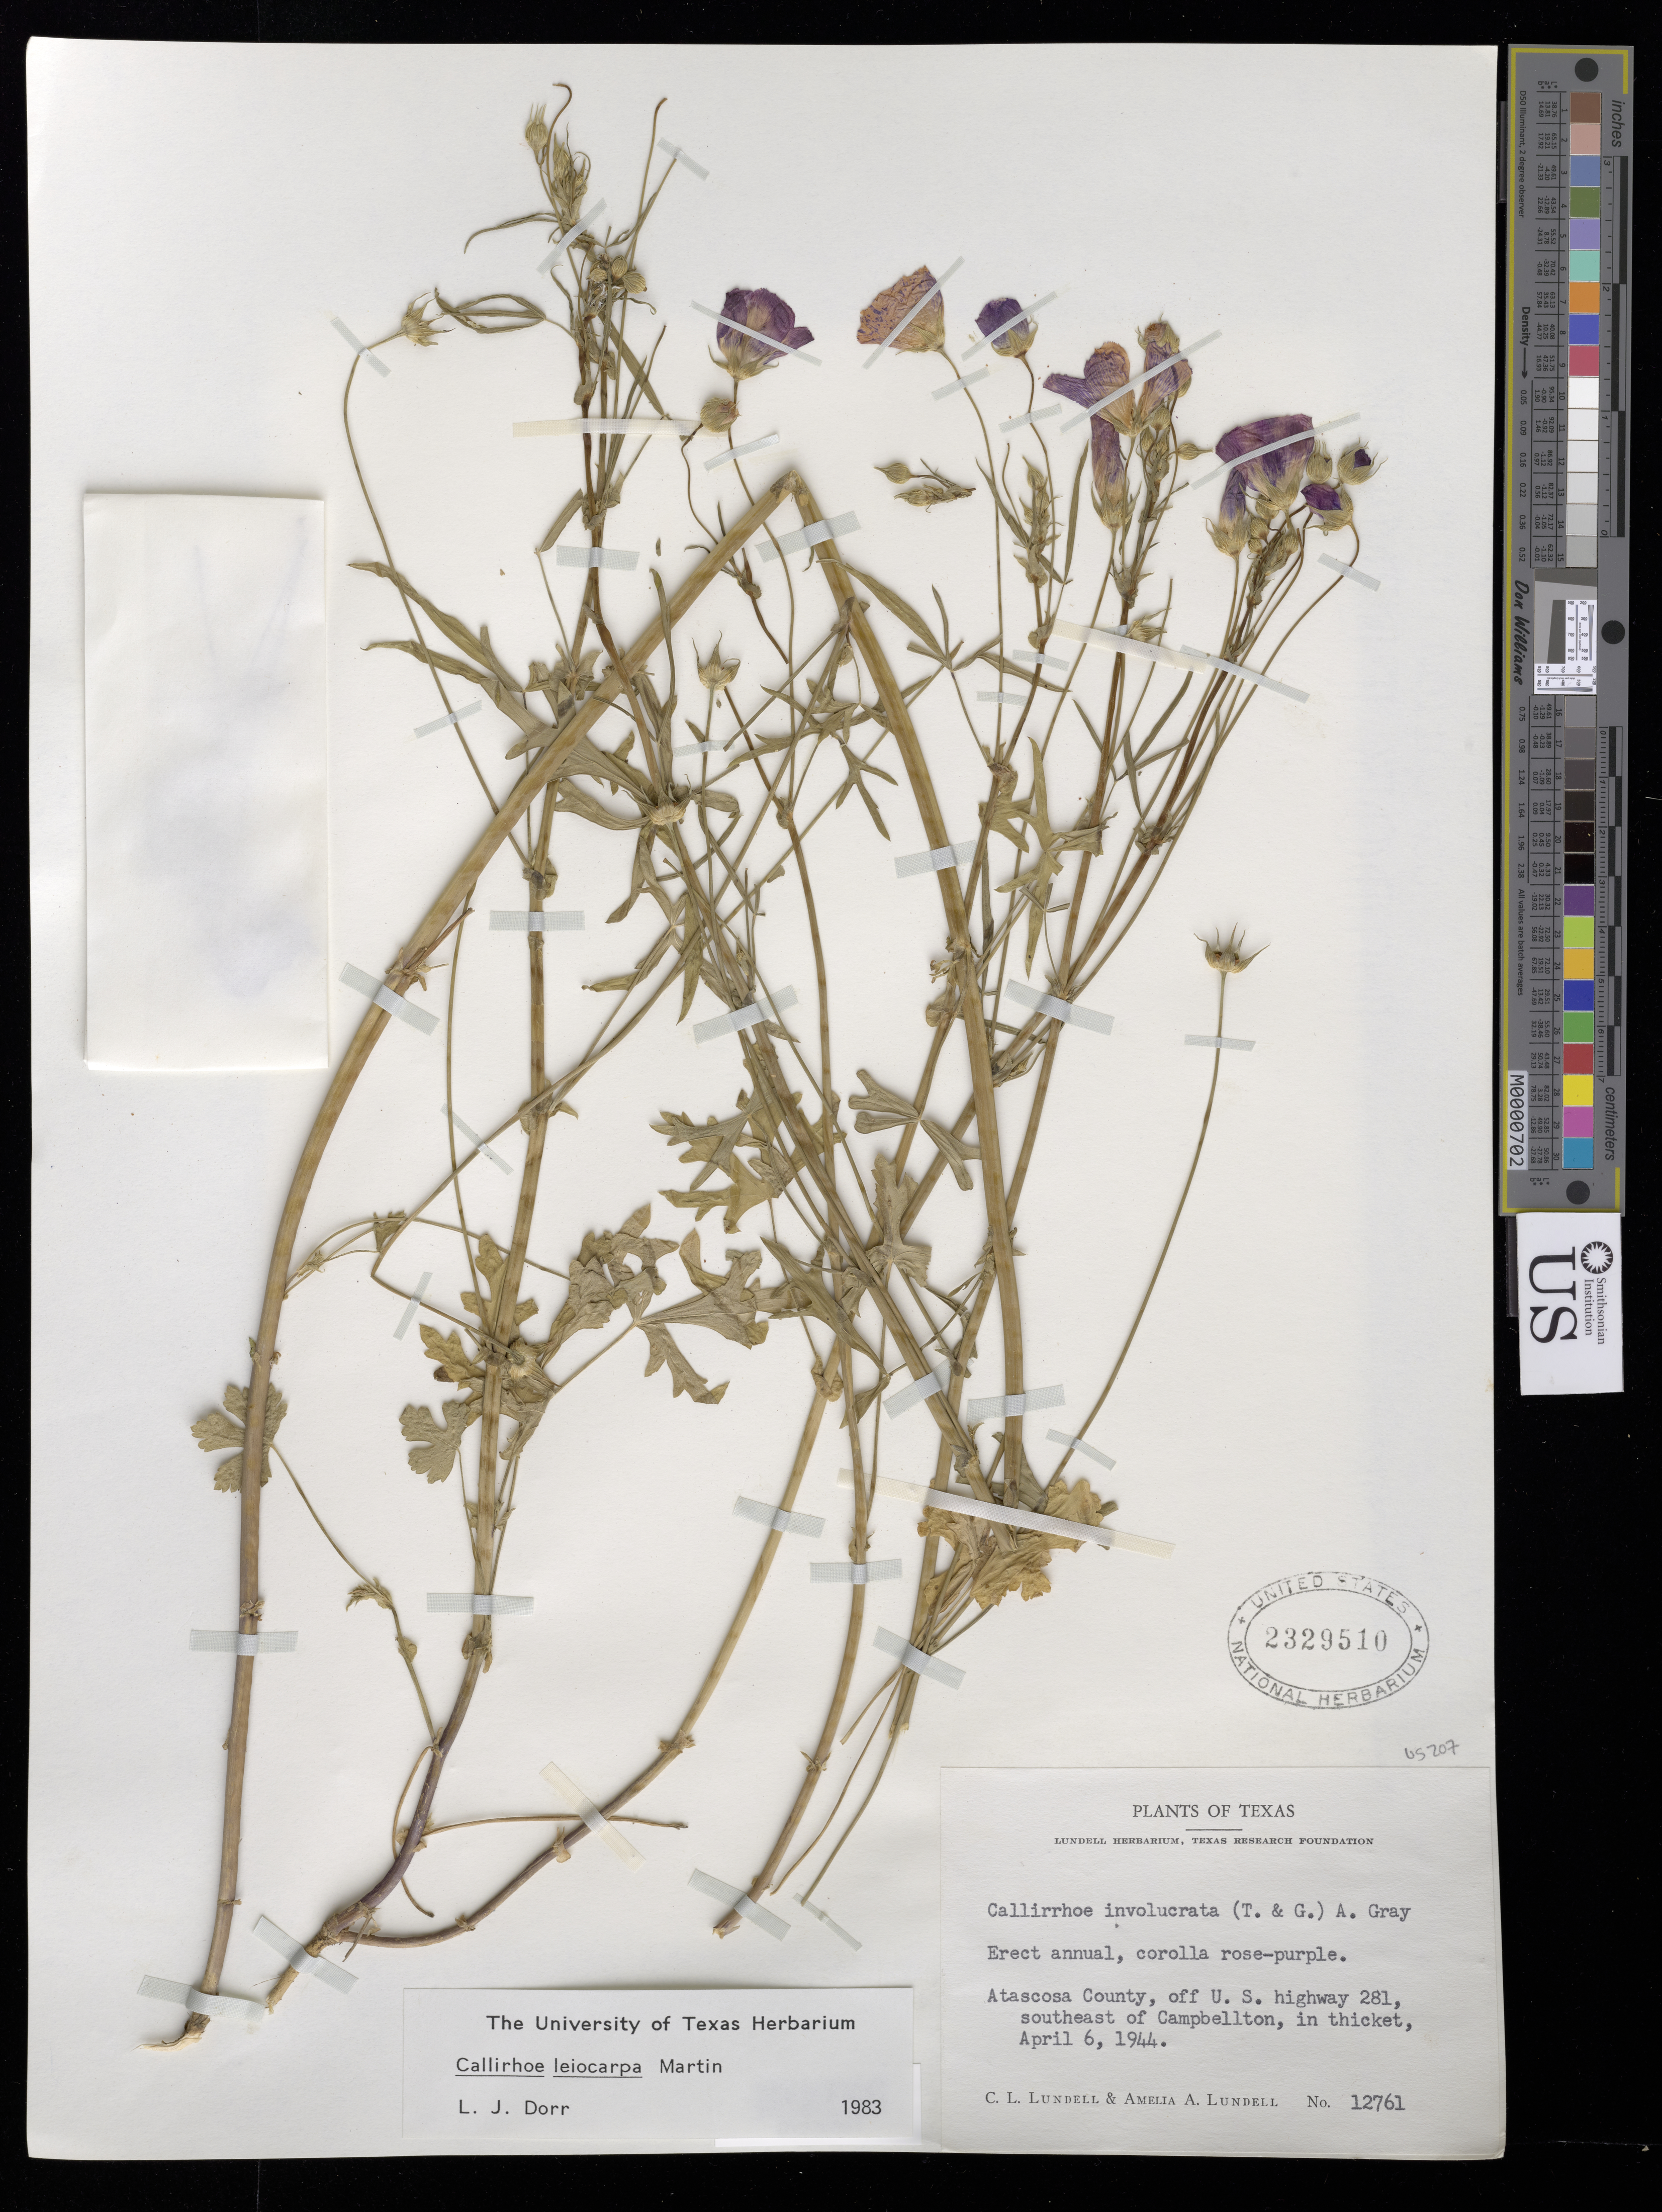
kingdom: Plantae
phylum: Tracheophyta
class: Magnoliopsida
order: Malvales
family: Malvaceae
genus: Callirhoe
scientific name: Callirhoe leiocarpa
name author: R.F. Martin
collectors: C. L. Lundell & A. A. Lundell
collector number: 12761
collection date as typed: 6 Apr 1944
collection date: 1944-04-06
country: United States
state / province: Texas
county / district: Atascosa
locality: Off US Hwy 281, S of Campbellton.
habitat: Thicket.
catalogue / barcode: US 2329510